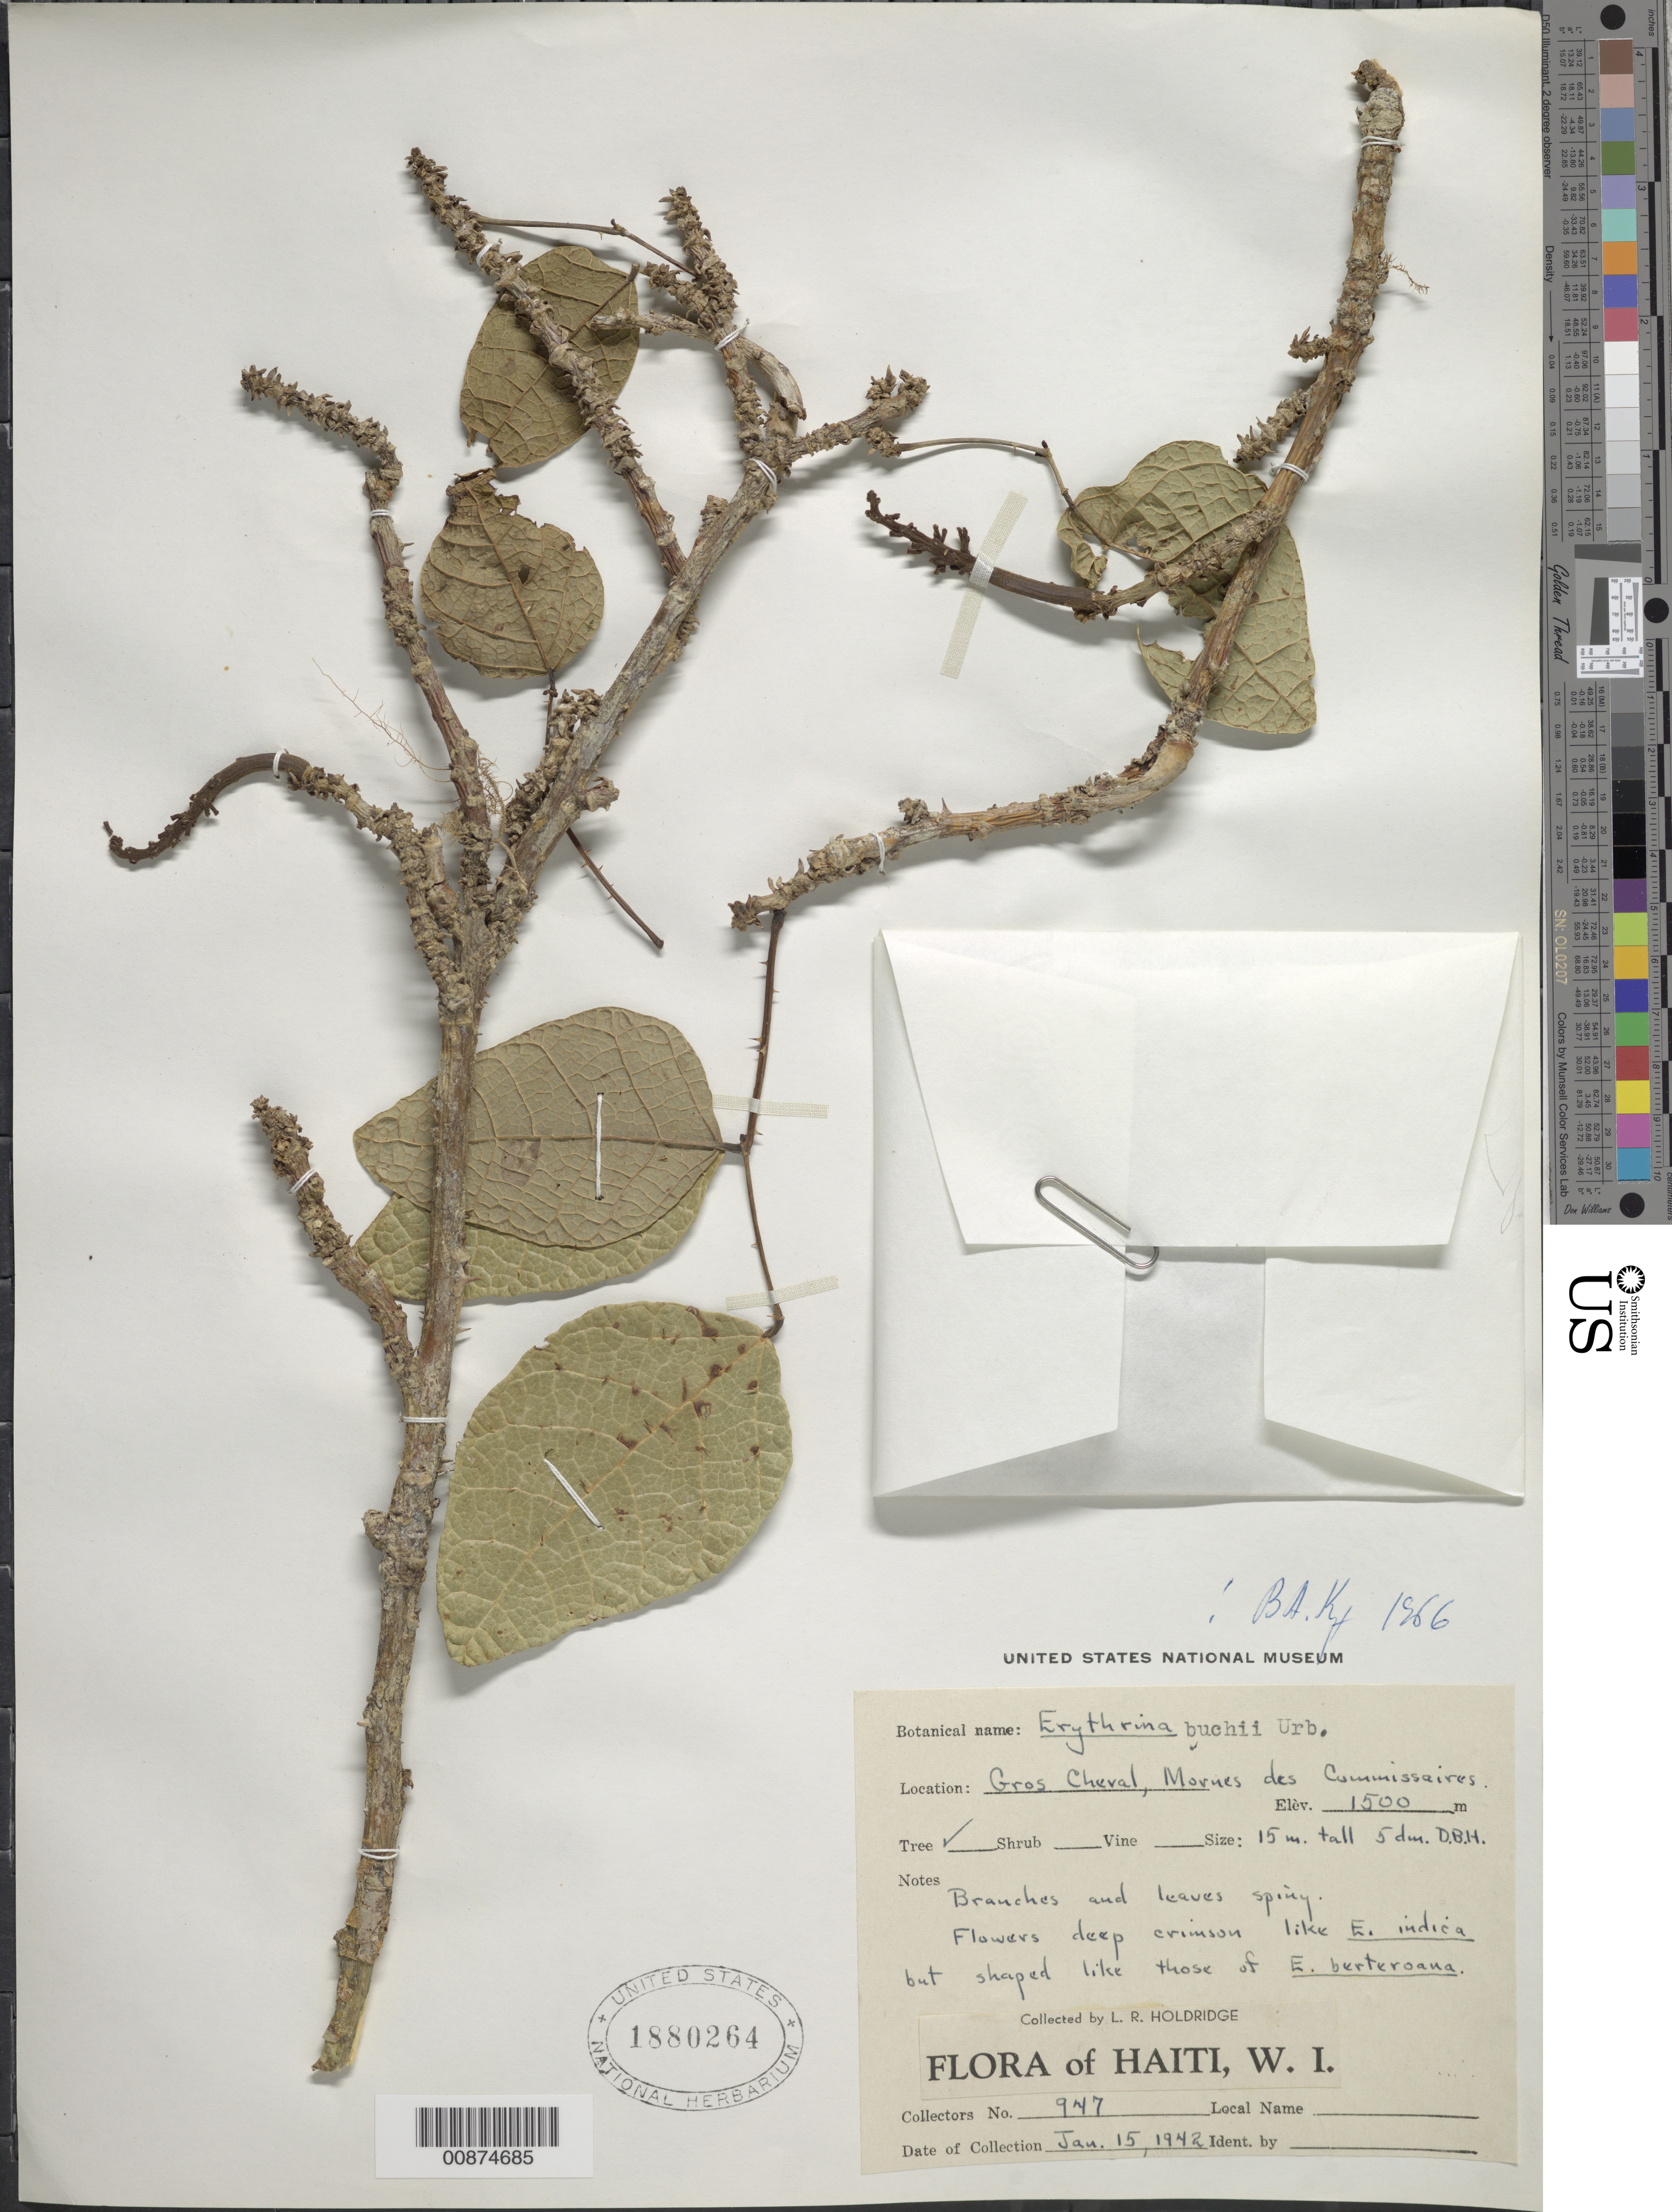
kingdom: Plantae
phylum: Tracheophyta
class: Magnoliopsida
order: Fabales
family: Fabaceae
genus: Erythrina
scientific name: Erythrina buchii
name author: Urb.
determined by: Krukoff, B. A.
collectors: L. Holdridge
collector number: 947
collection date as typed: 15 Jan 1942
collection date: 1942-01-15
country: Haiti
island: Hispaniola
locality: Gros Cheval, Mornes des Commissaires.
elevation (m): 1500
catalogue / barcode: US 1880264